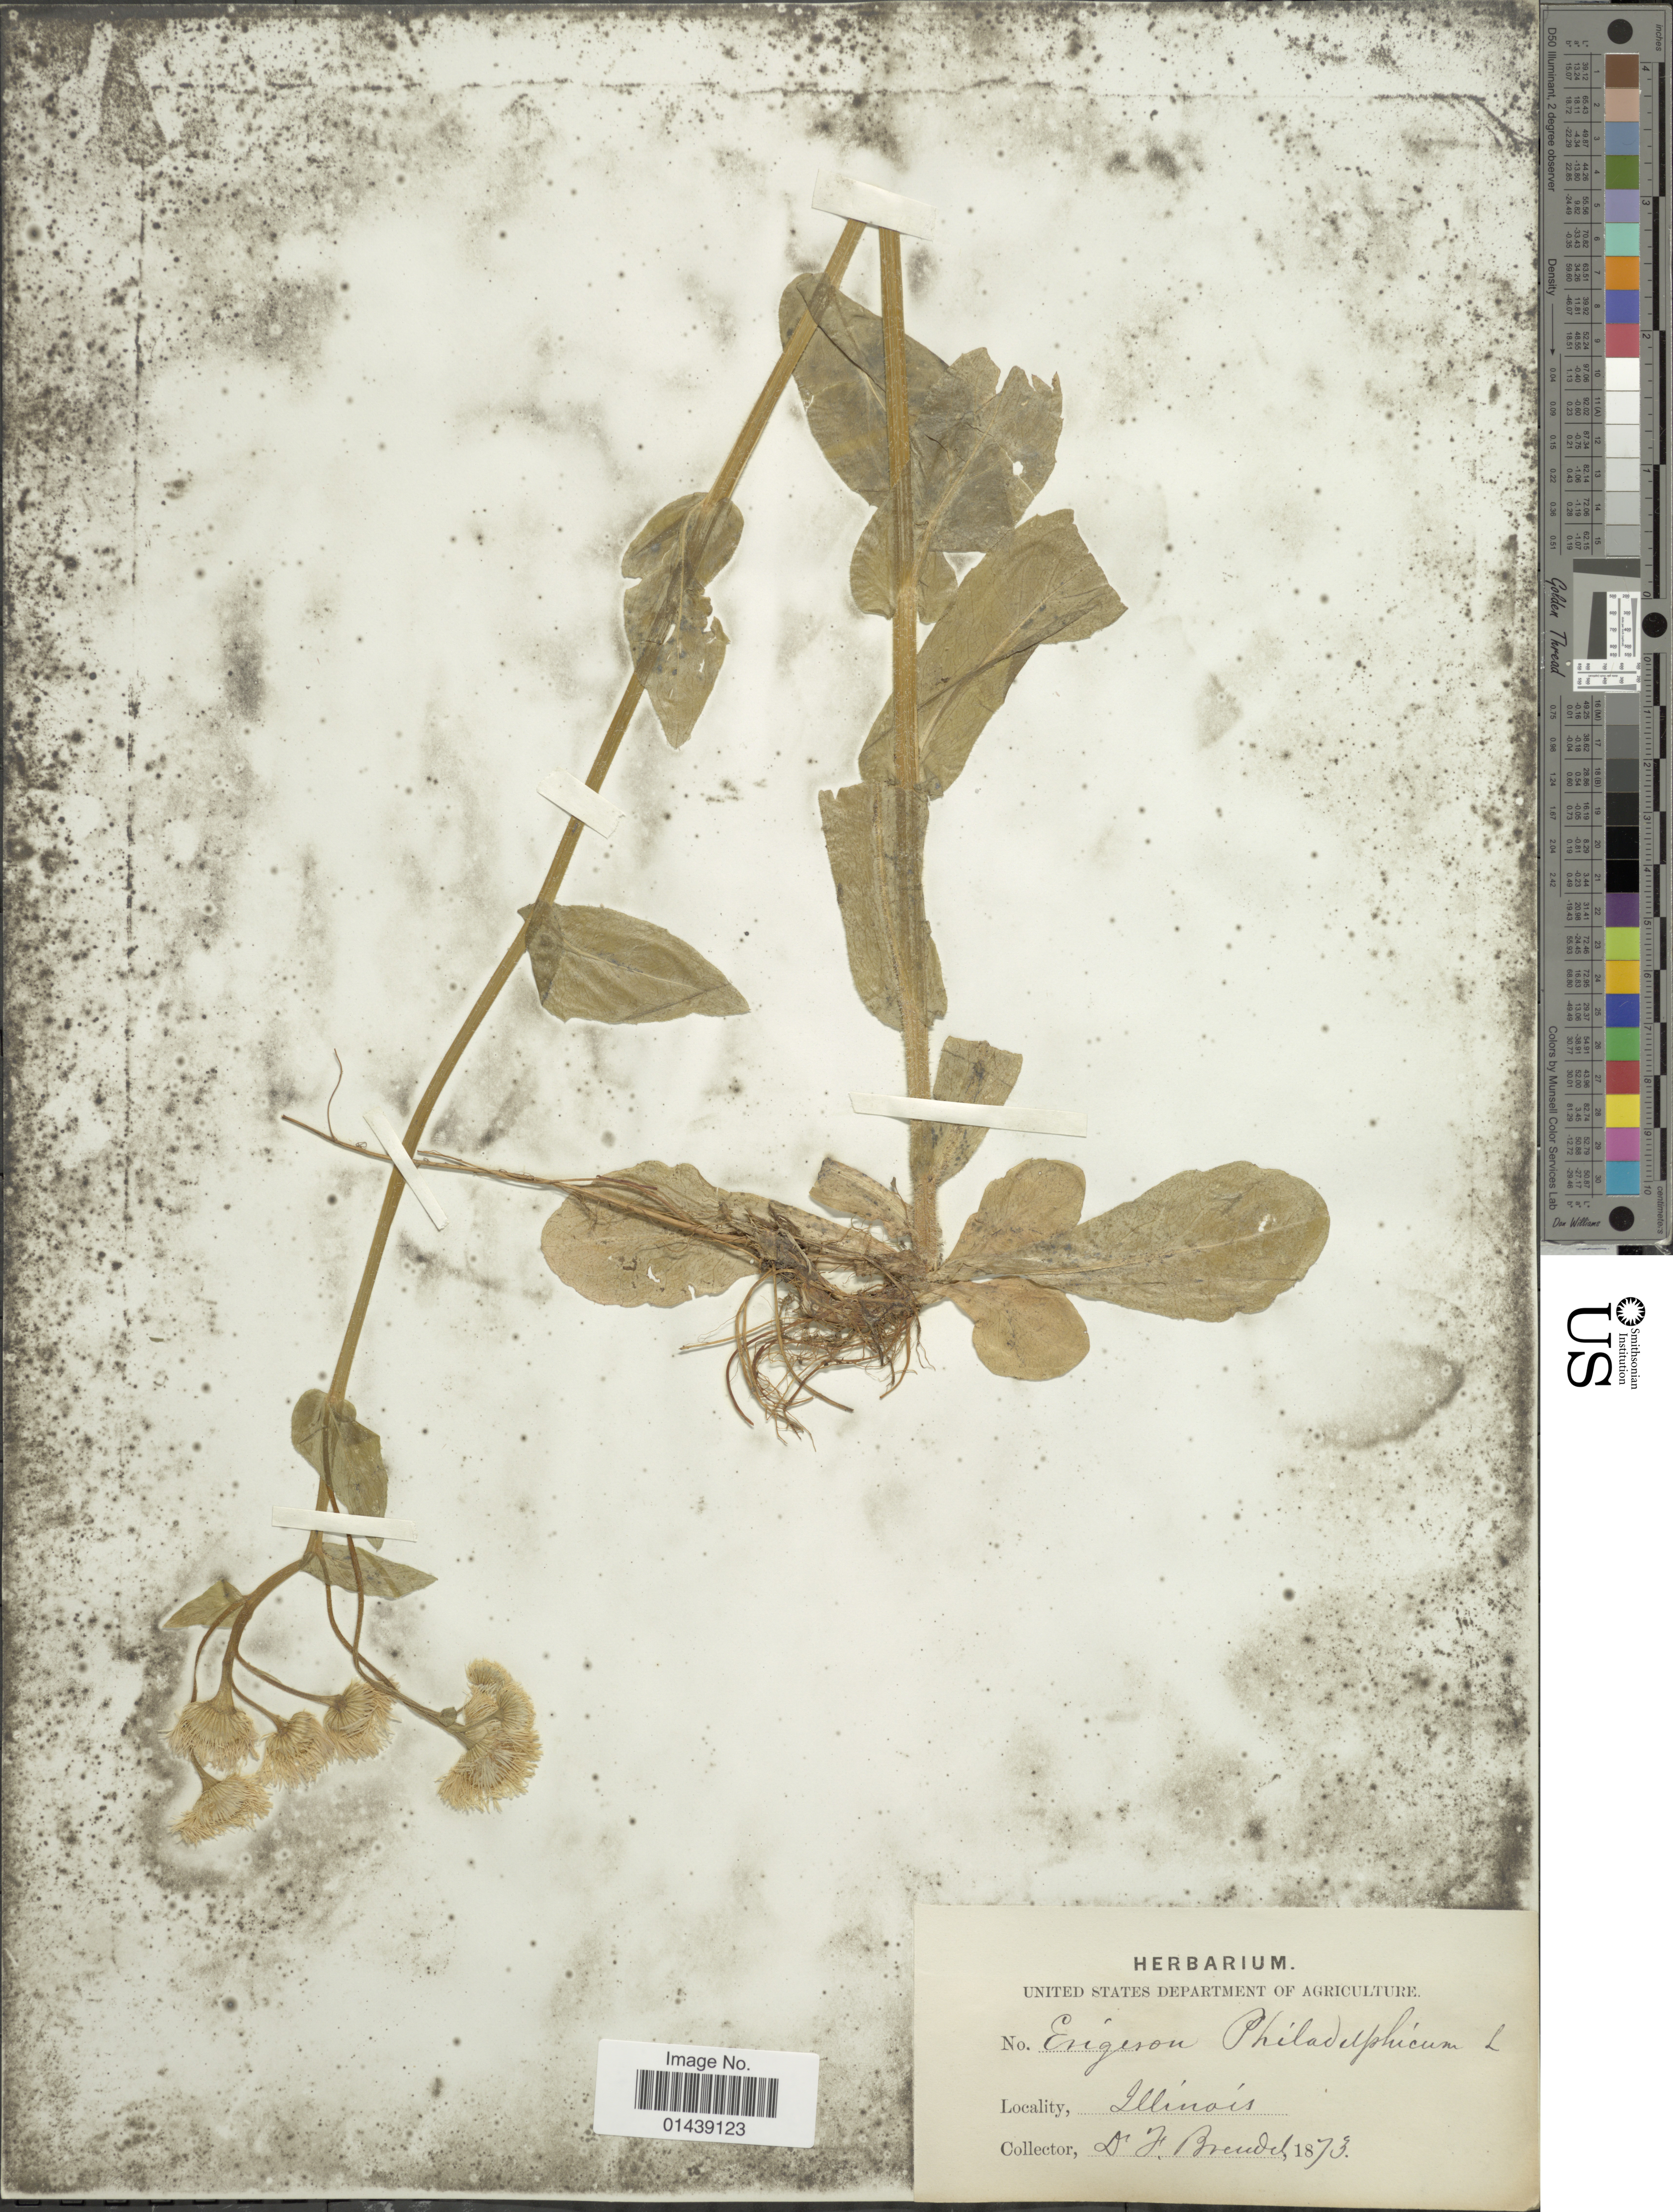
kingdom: Plantae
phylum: Tracheophyta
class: Magnoliopsida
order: Asterales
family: Asteraceae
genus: Erigeron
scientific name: Erigeron philadelphicus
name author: L.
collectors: F. Brendel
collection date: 1873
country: United States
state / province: Illinois